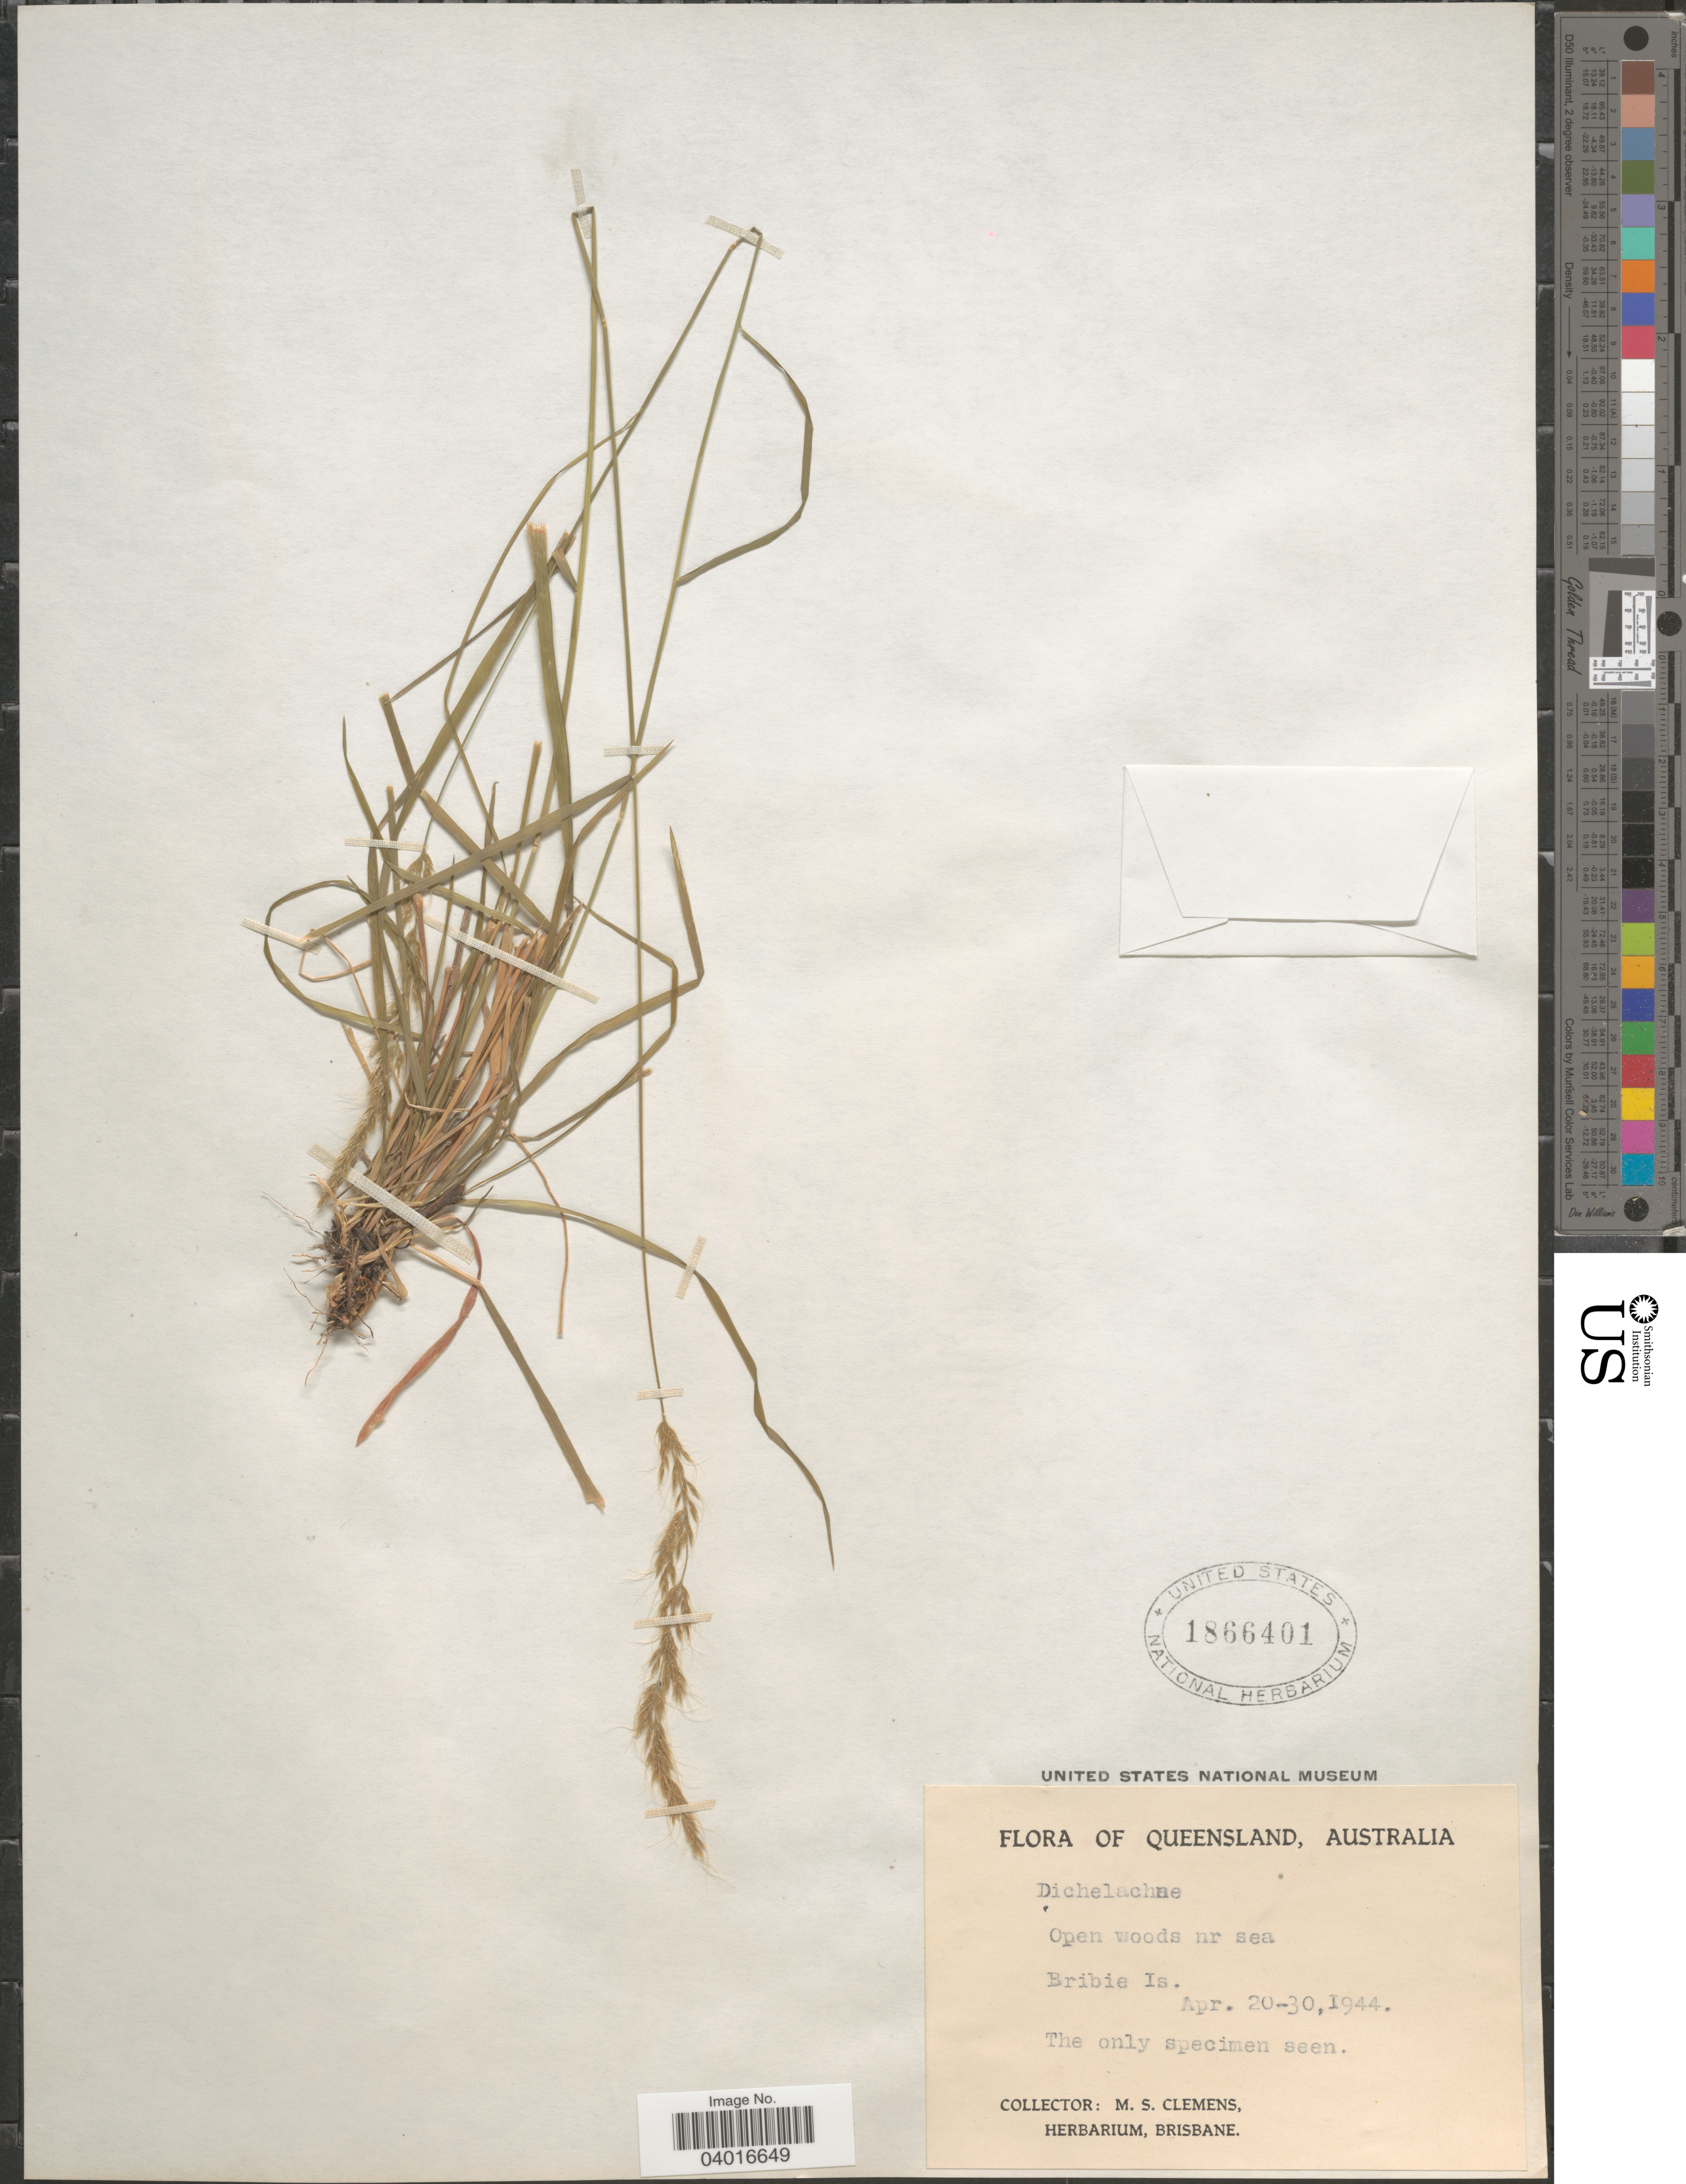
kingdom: Plantae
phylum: Tracheophyta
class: Liliopsida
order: Poales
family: Poaceae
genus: Dichelachne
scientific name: Dichelachne sp.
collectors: M. S. Clemens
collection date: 1944-04-20/1944-04-30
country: Australia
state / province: Queensland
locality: Open woods nr sea, Bribie Is.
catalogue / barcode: US 1866401